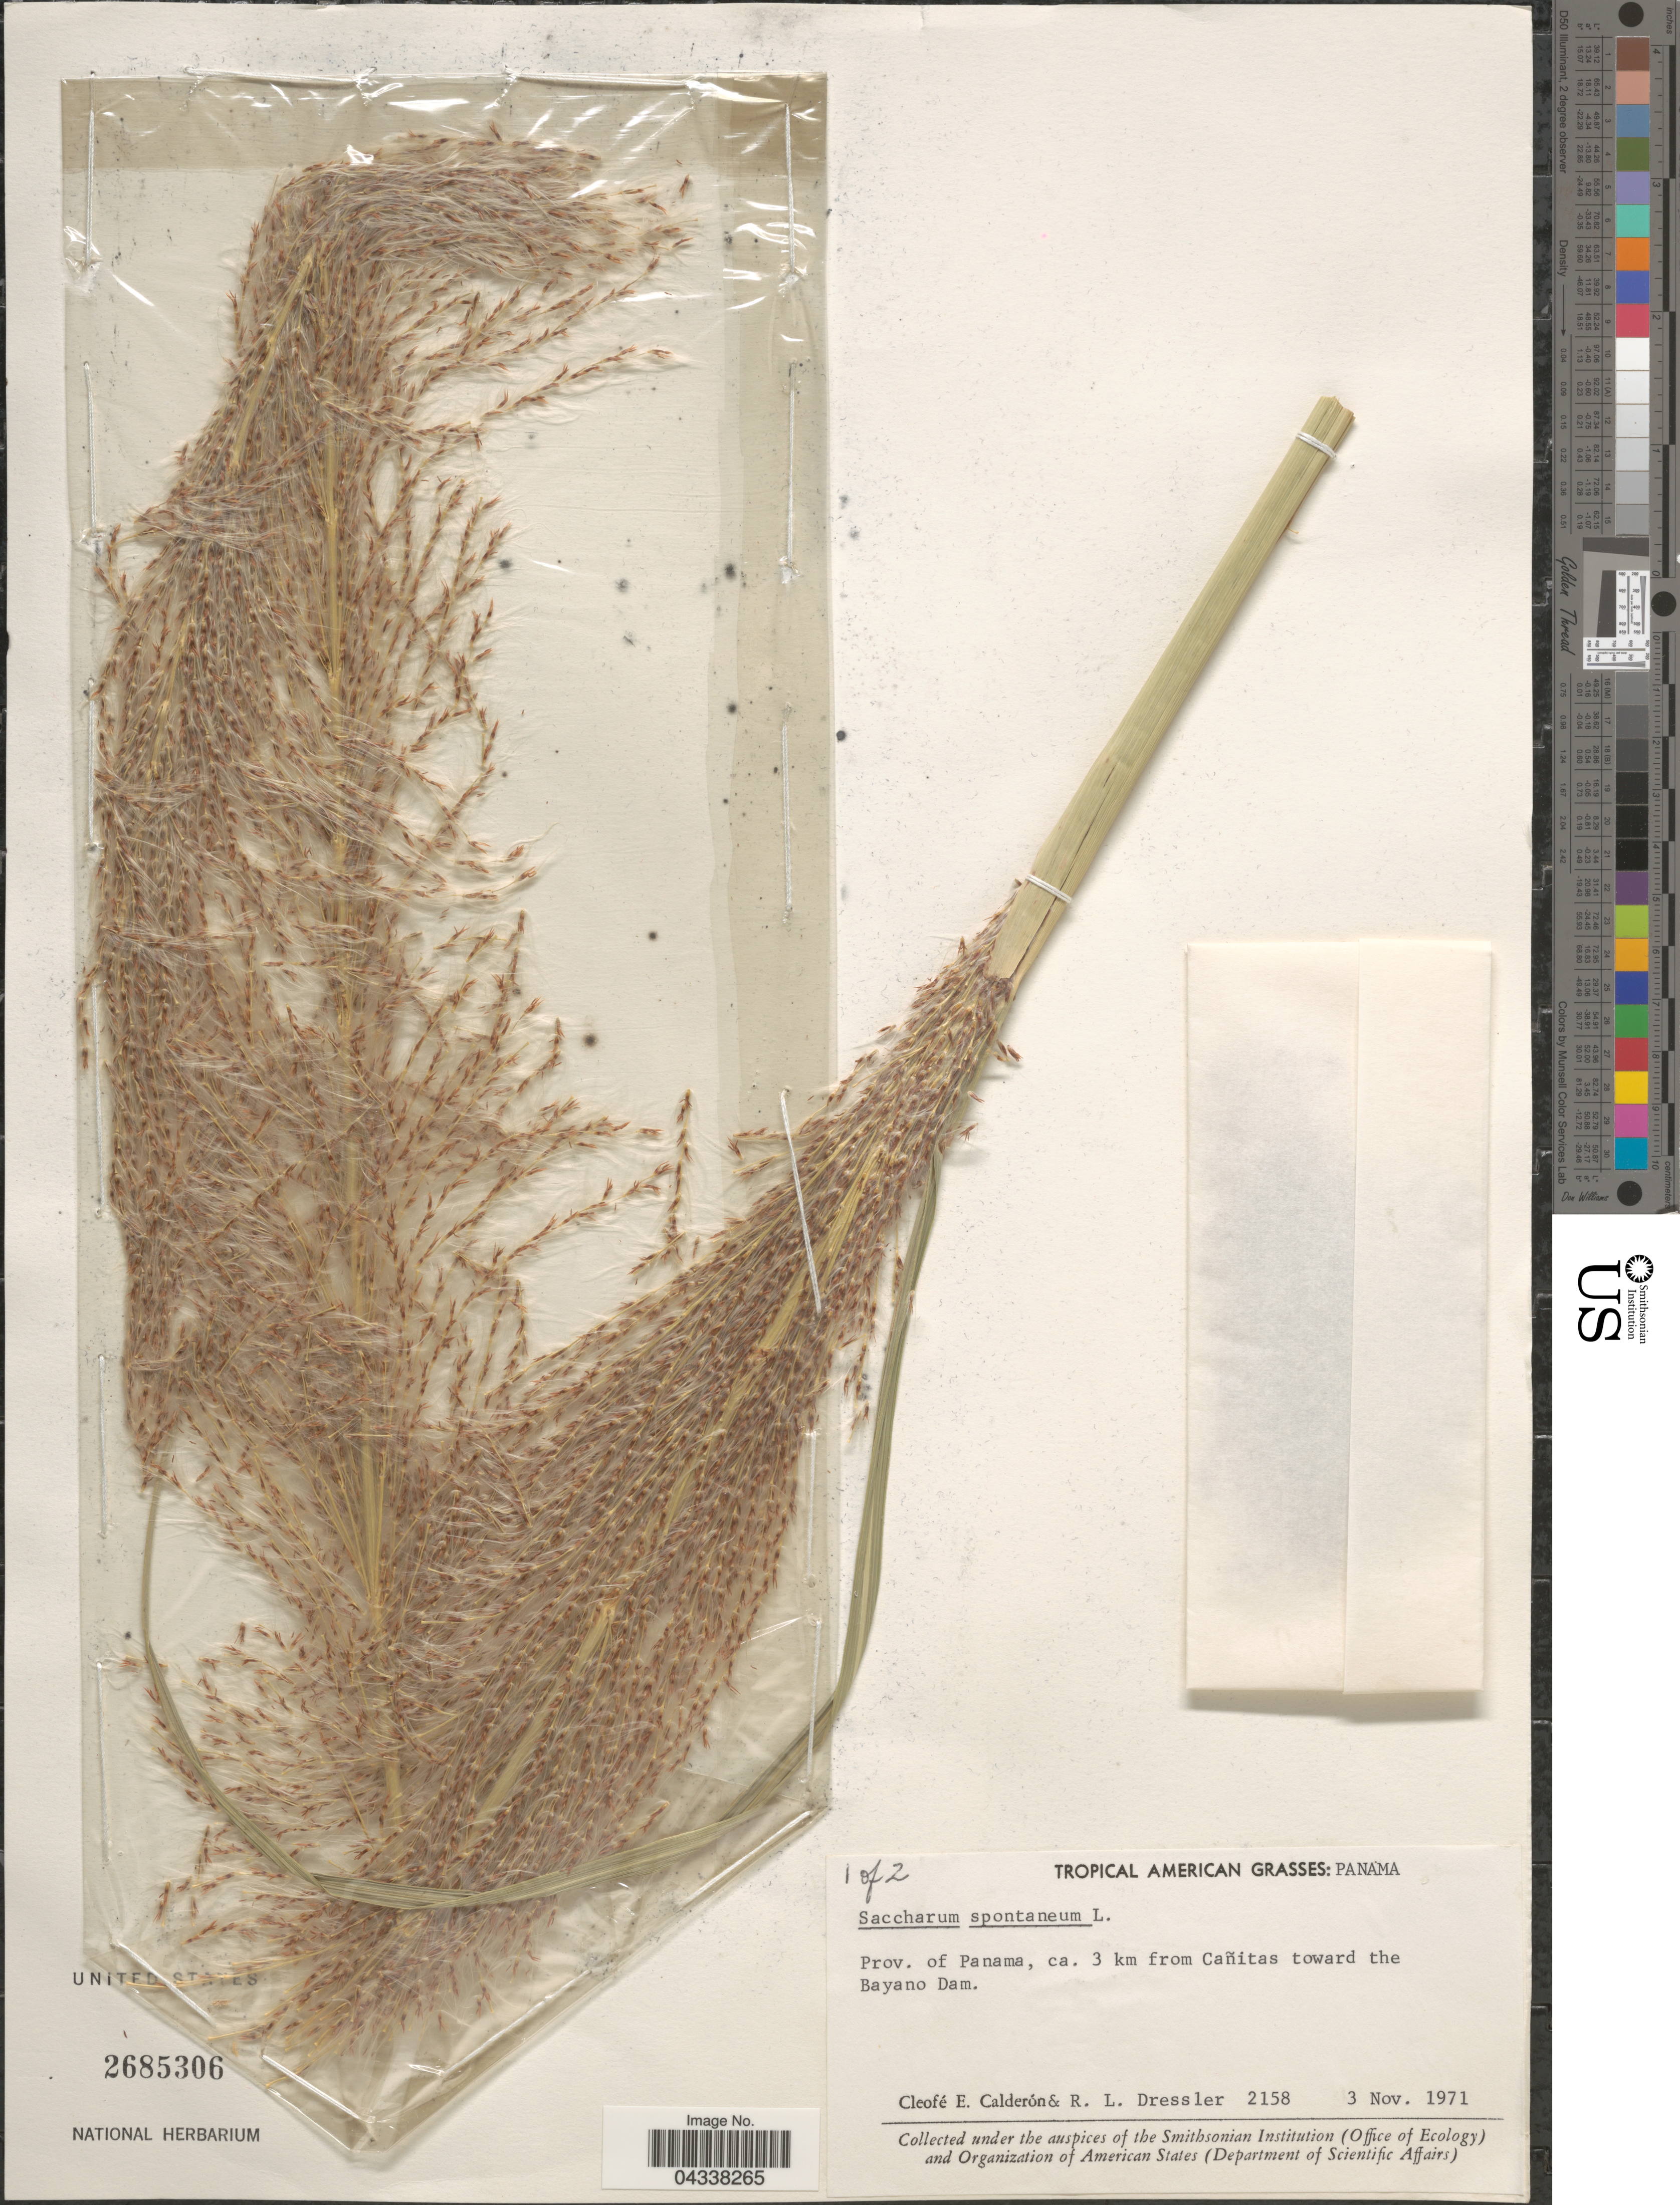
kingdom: Plantae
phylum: Tracheophyta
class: Liliopsida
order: Poales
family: Poaceae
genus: Saccharum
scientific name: Saccharum spontaneum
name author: L.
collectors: C. E. Calderón & R. Dressler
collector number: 2158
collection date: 1971-11-03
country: Panama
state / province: Panamá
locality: Tropical American. Ca. 3 km from Cañitas toward the Bayano Dam.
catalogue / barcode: US 2685306